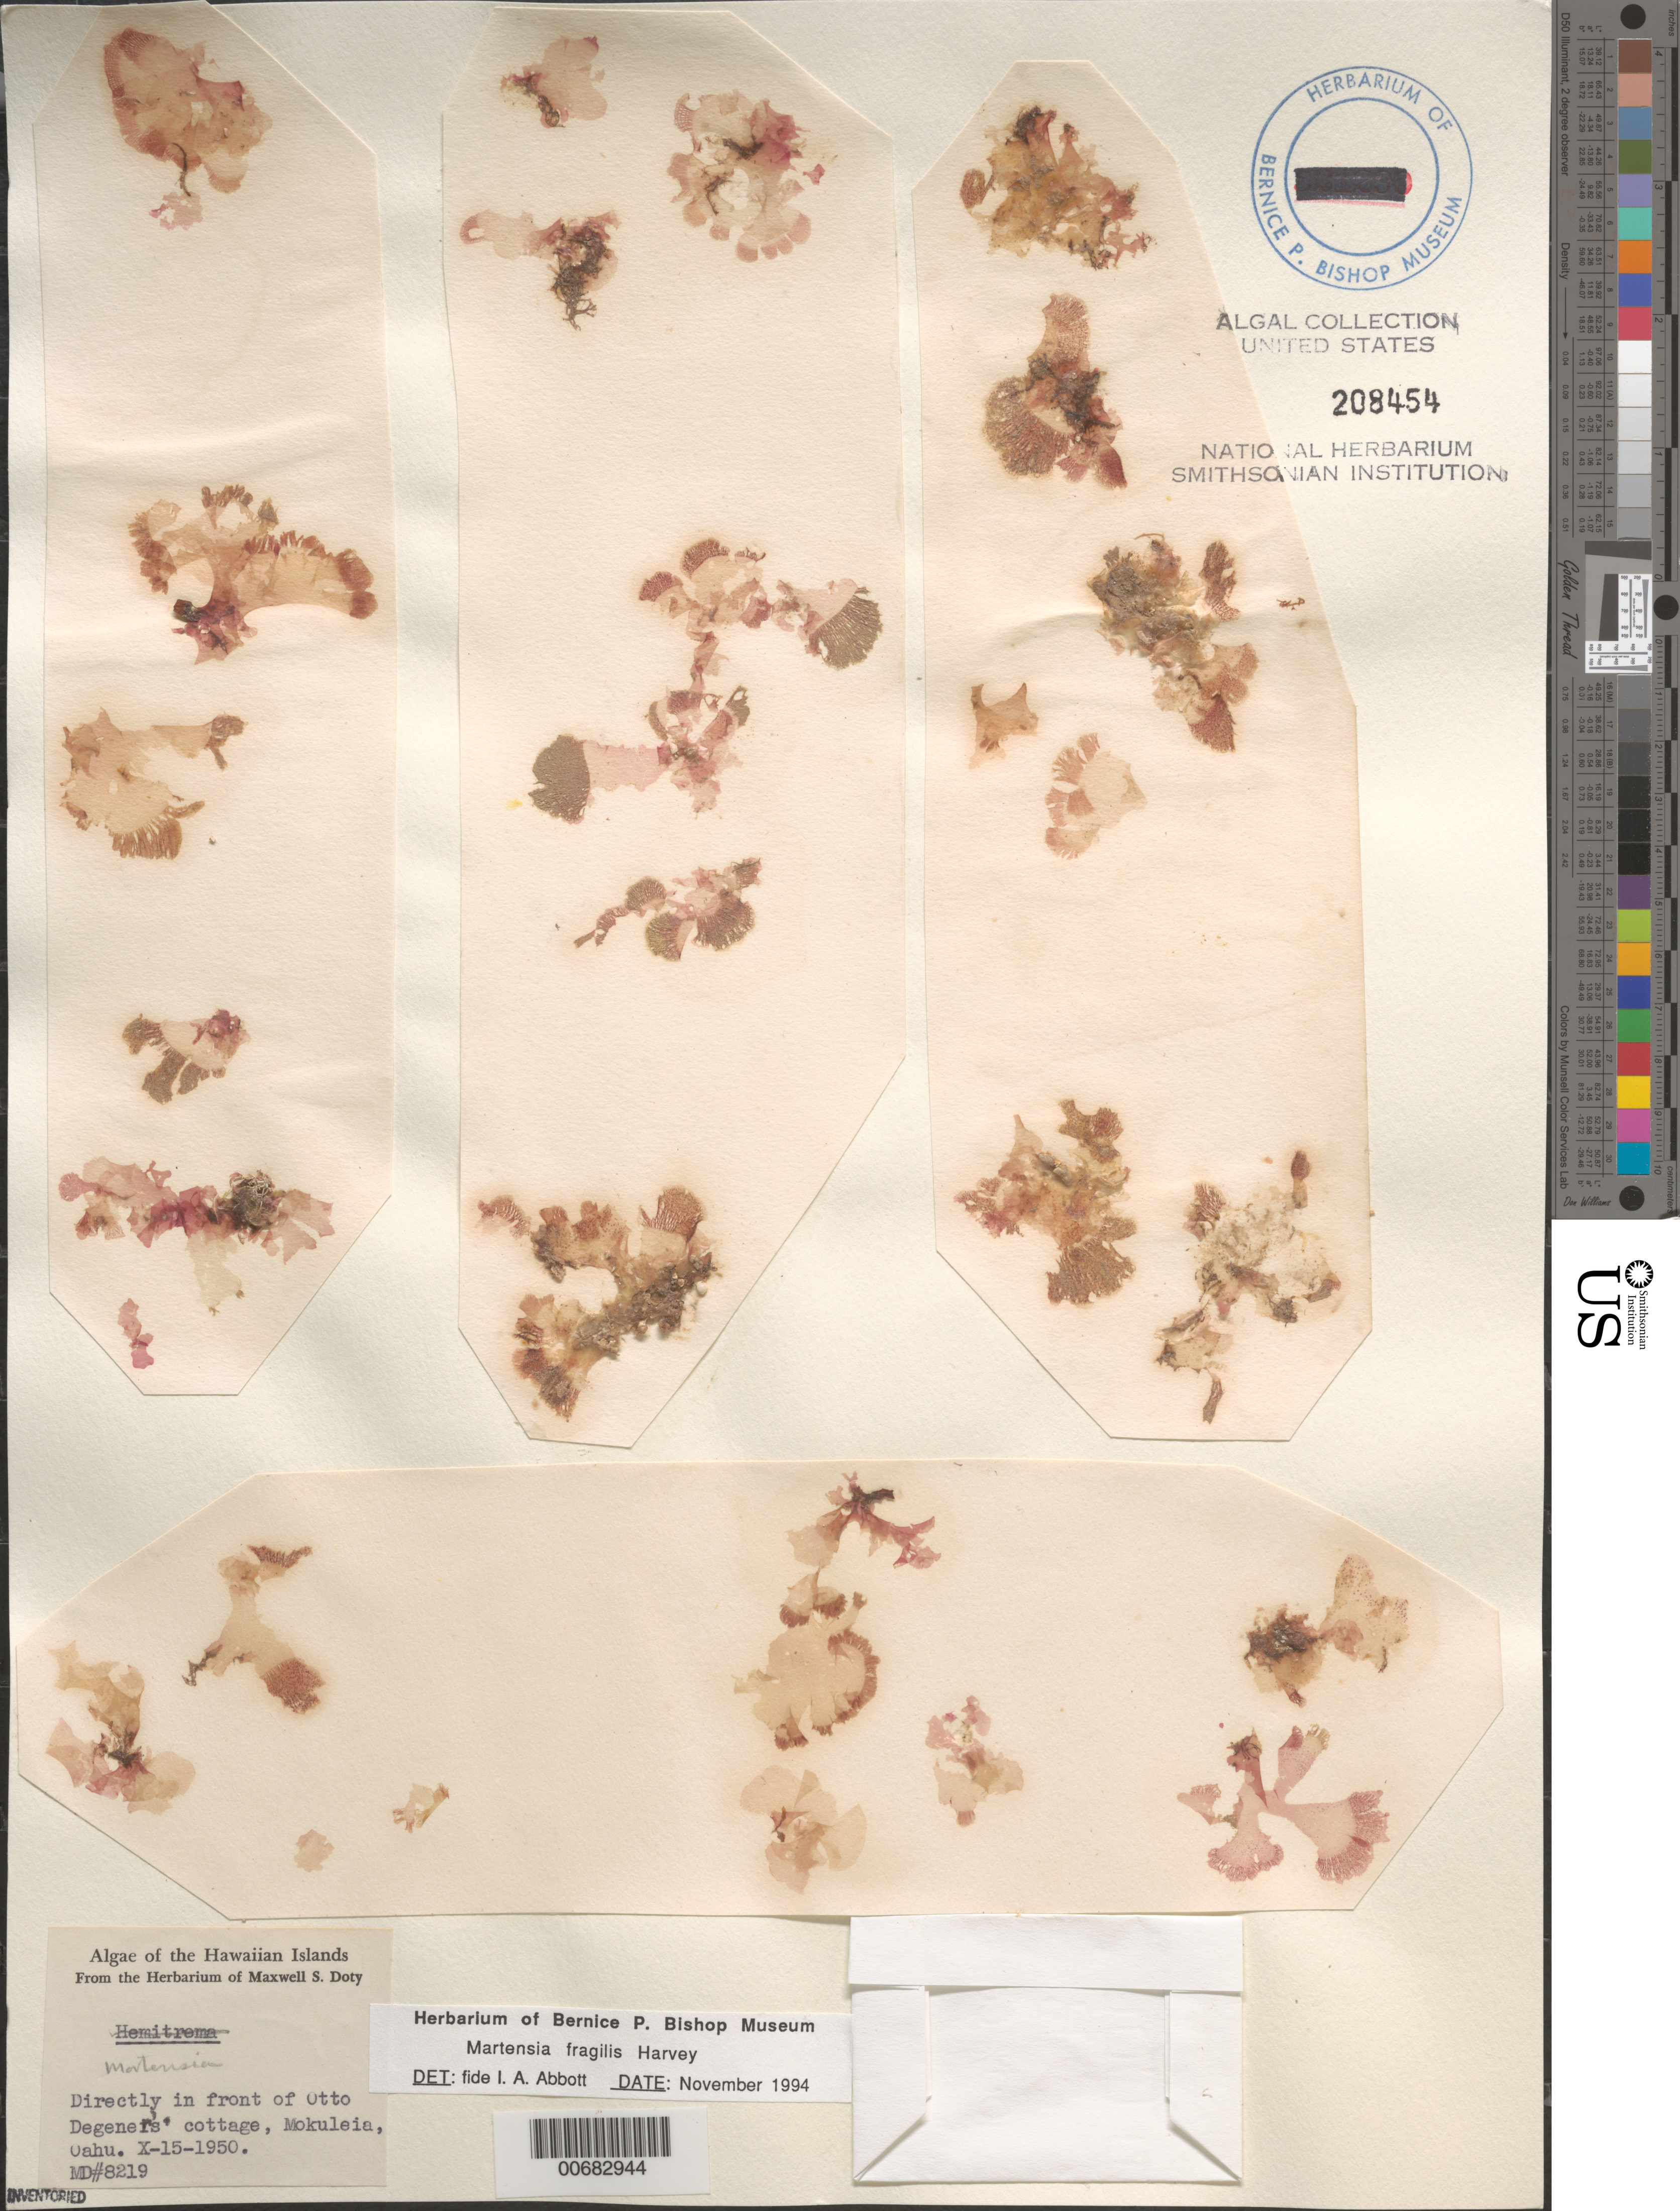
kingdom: Plantae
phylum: Rhodophyta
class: Florideophyceae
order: Ceramiales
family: Delesseriaceae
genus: Martensia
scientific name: Martensia fragilis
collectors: M. S.Doty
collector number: MSD 8219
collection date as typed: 15 Oct 1950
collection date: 1950-10-15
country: United States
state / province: Hawaii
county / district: Honolulu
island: Oahu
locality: Mokuleia, in front of Otto Degener's cottage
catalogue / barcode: US 208454